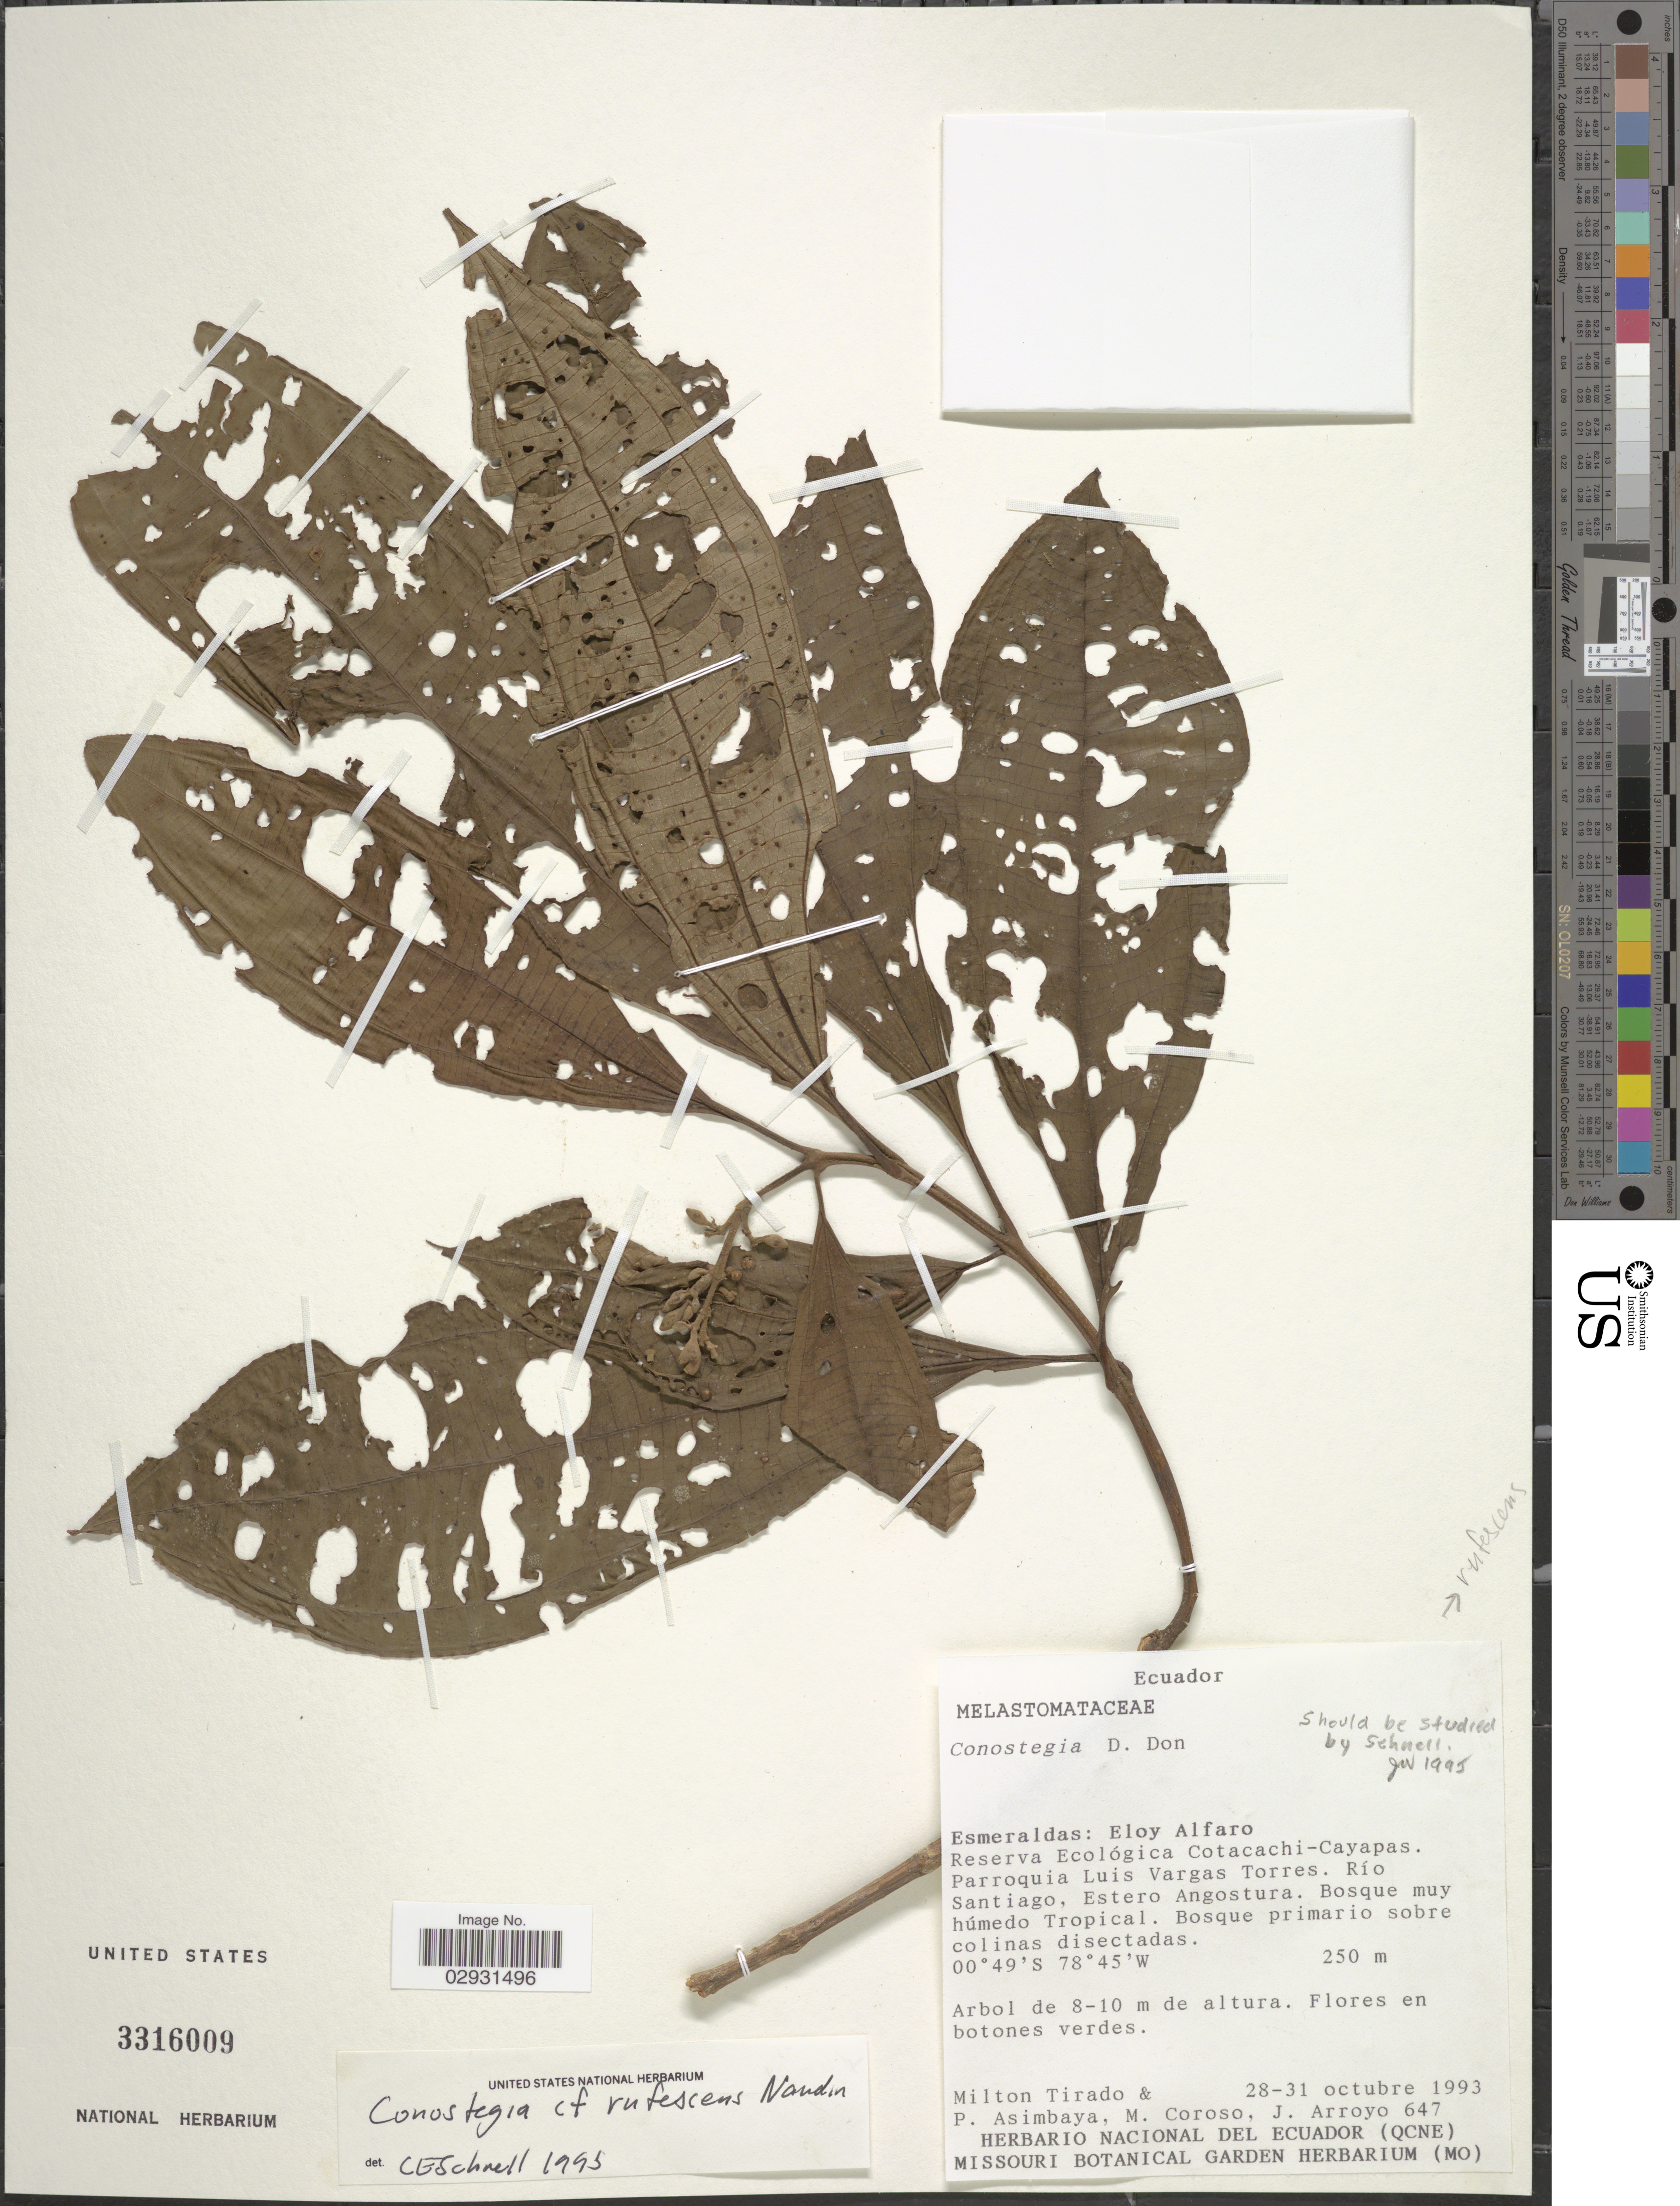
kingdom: Plantae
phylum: Tracheophyta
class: Magnoliopsida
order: Myrtales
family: Melastomataceae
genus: Conostegia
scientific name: Conostegia rufescens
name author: Naudin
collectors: M. Tirado, P. Asimbaya, M. Coroso & J. Arroyo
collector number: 647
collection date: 1993-10-28/1993-10-31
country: Ecuador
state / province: Esmeraldas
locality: Eloy Alfaro, Reserva Ecológica Cotacachi-Cayapas. Parroquia Luis Vargas Torres. Río Santiago, Estero Angostura.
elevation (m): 250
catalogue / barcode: US 3316009